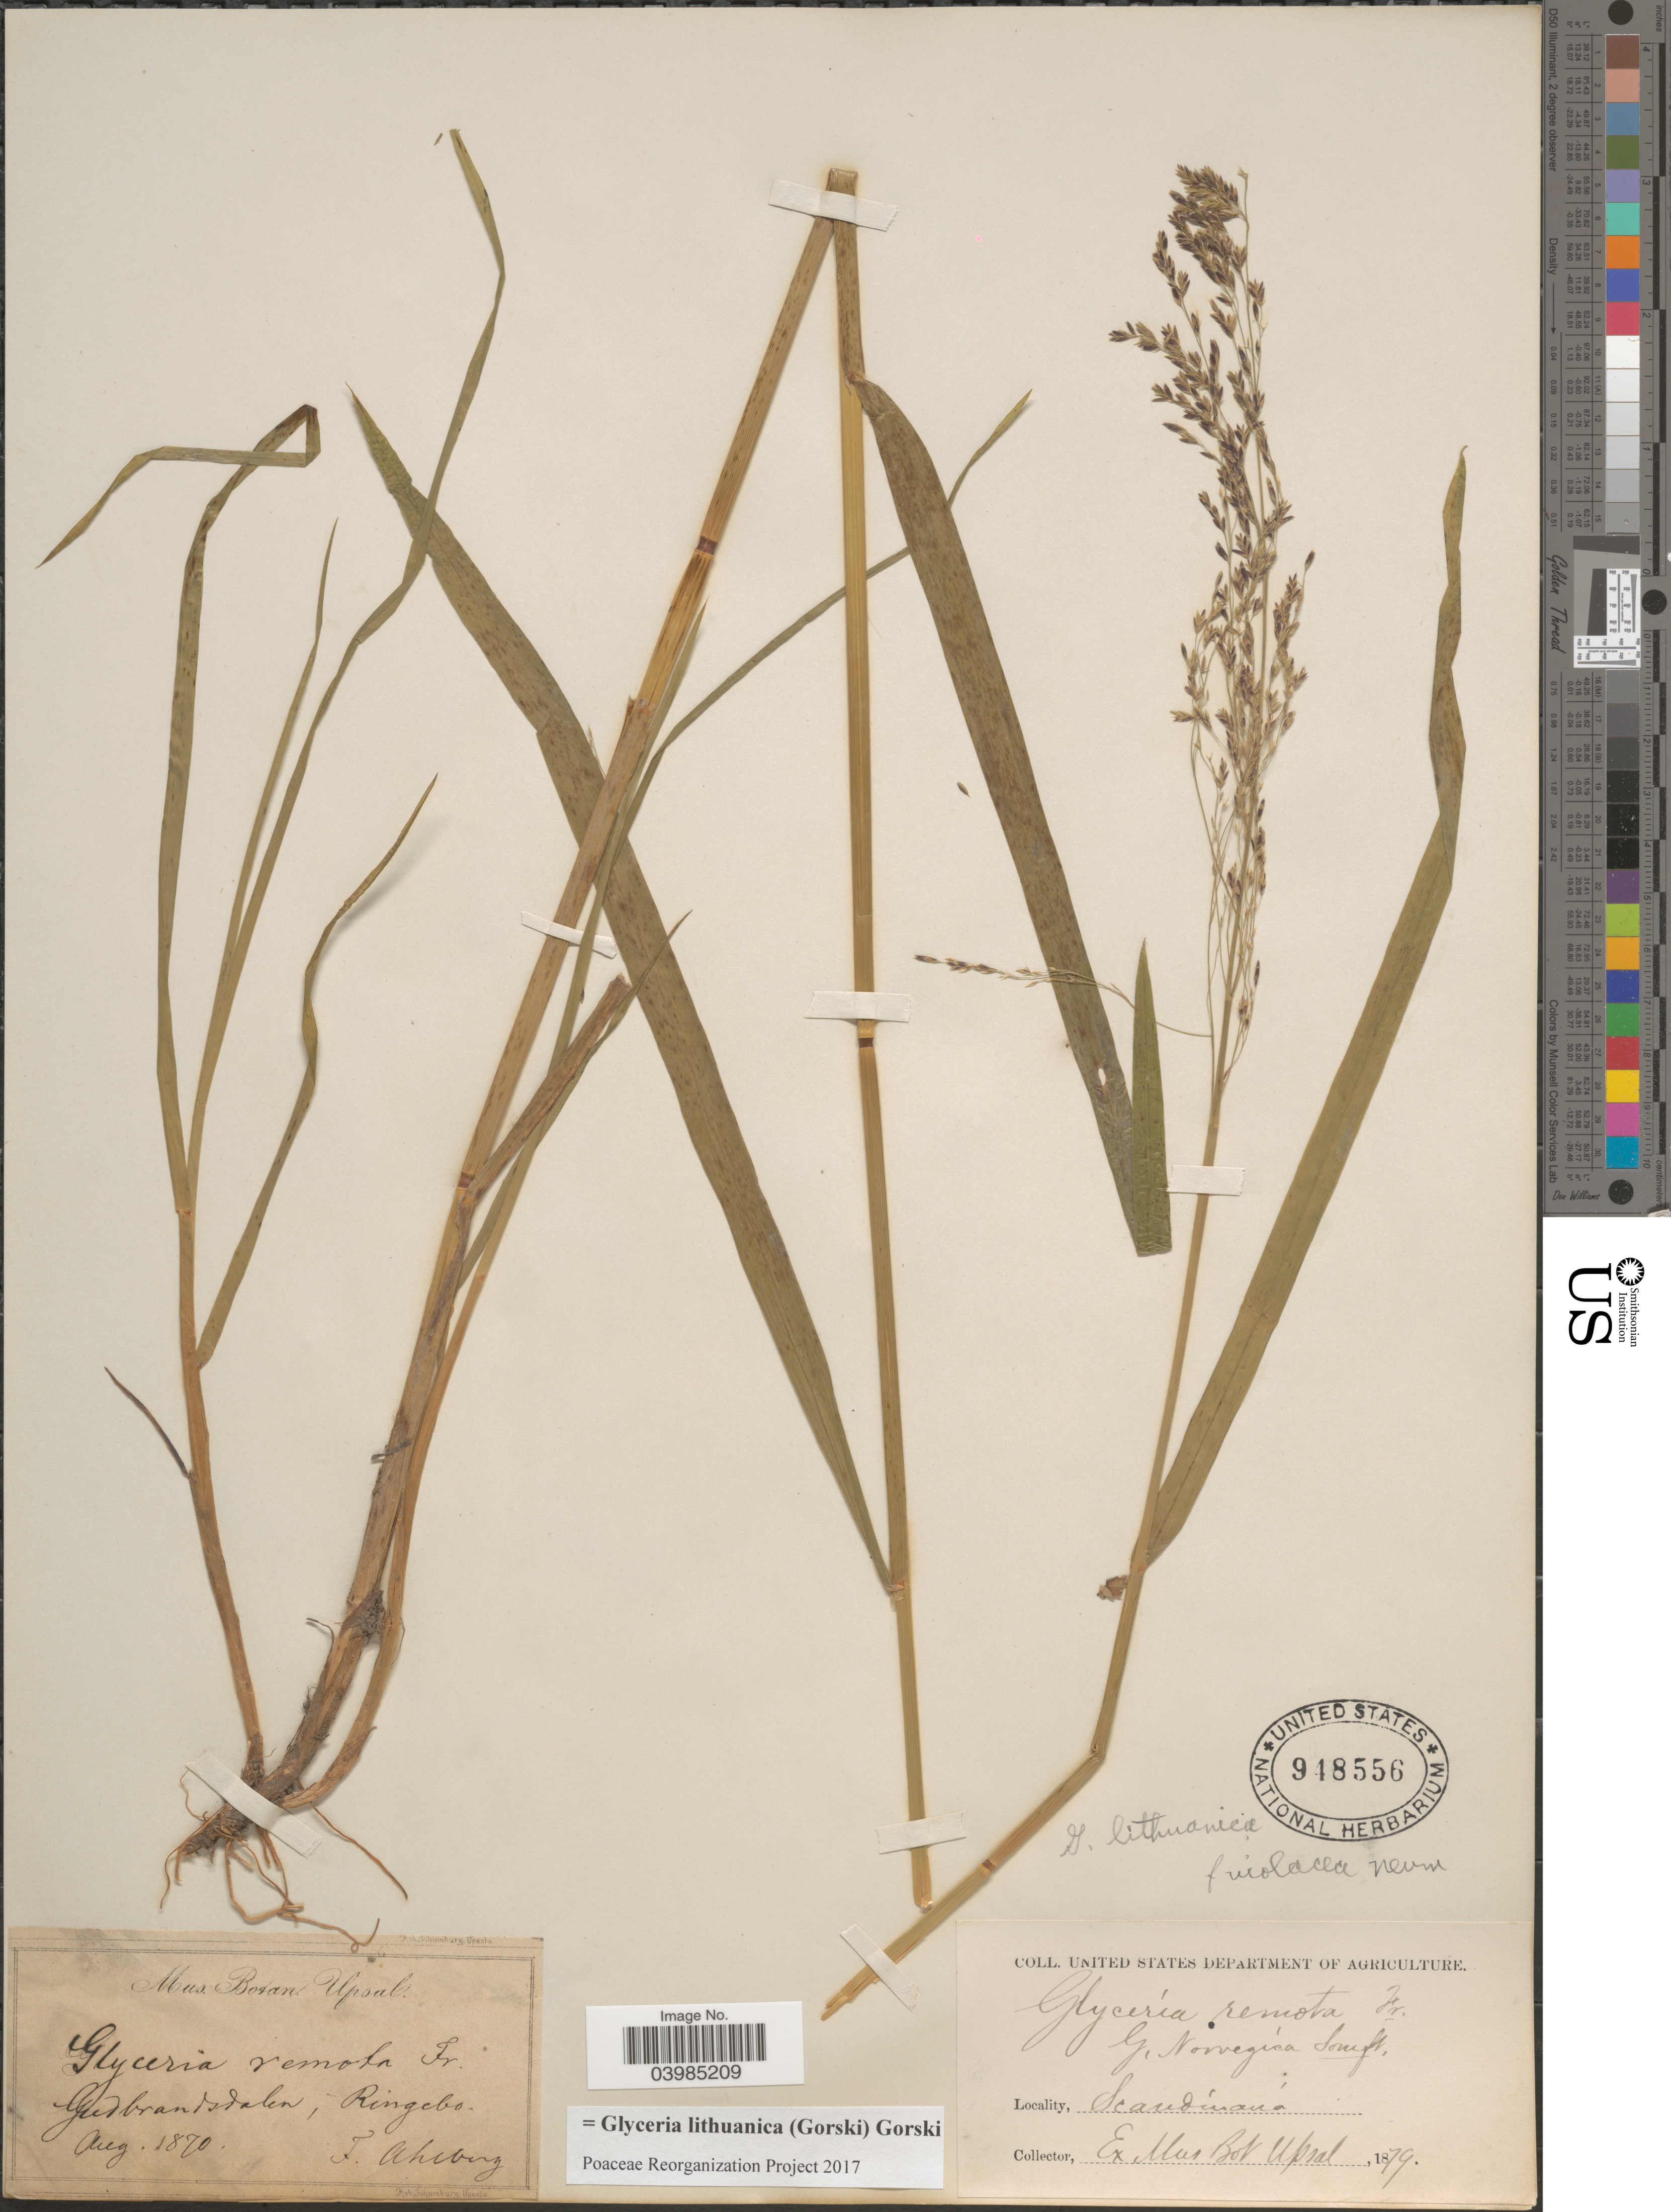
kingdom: Plantae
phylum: Tracheophyta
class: Liliopsida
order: Poales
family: Poaceae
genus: Glyceria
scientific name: Glyceria lithuanica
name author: (Gorski) Gorski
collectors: F. Ahlberg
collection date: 1870-08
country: Norway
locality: Gudbrandsdalen, Ringebo. Scandinavia.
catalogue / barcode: US 948556